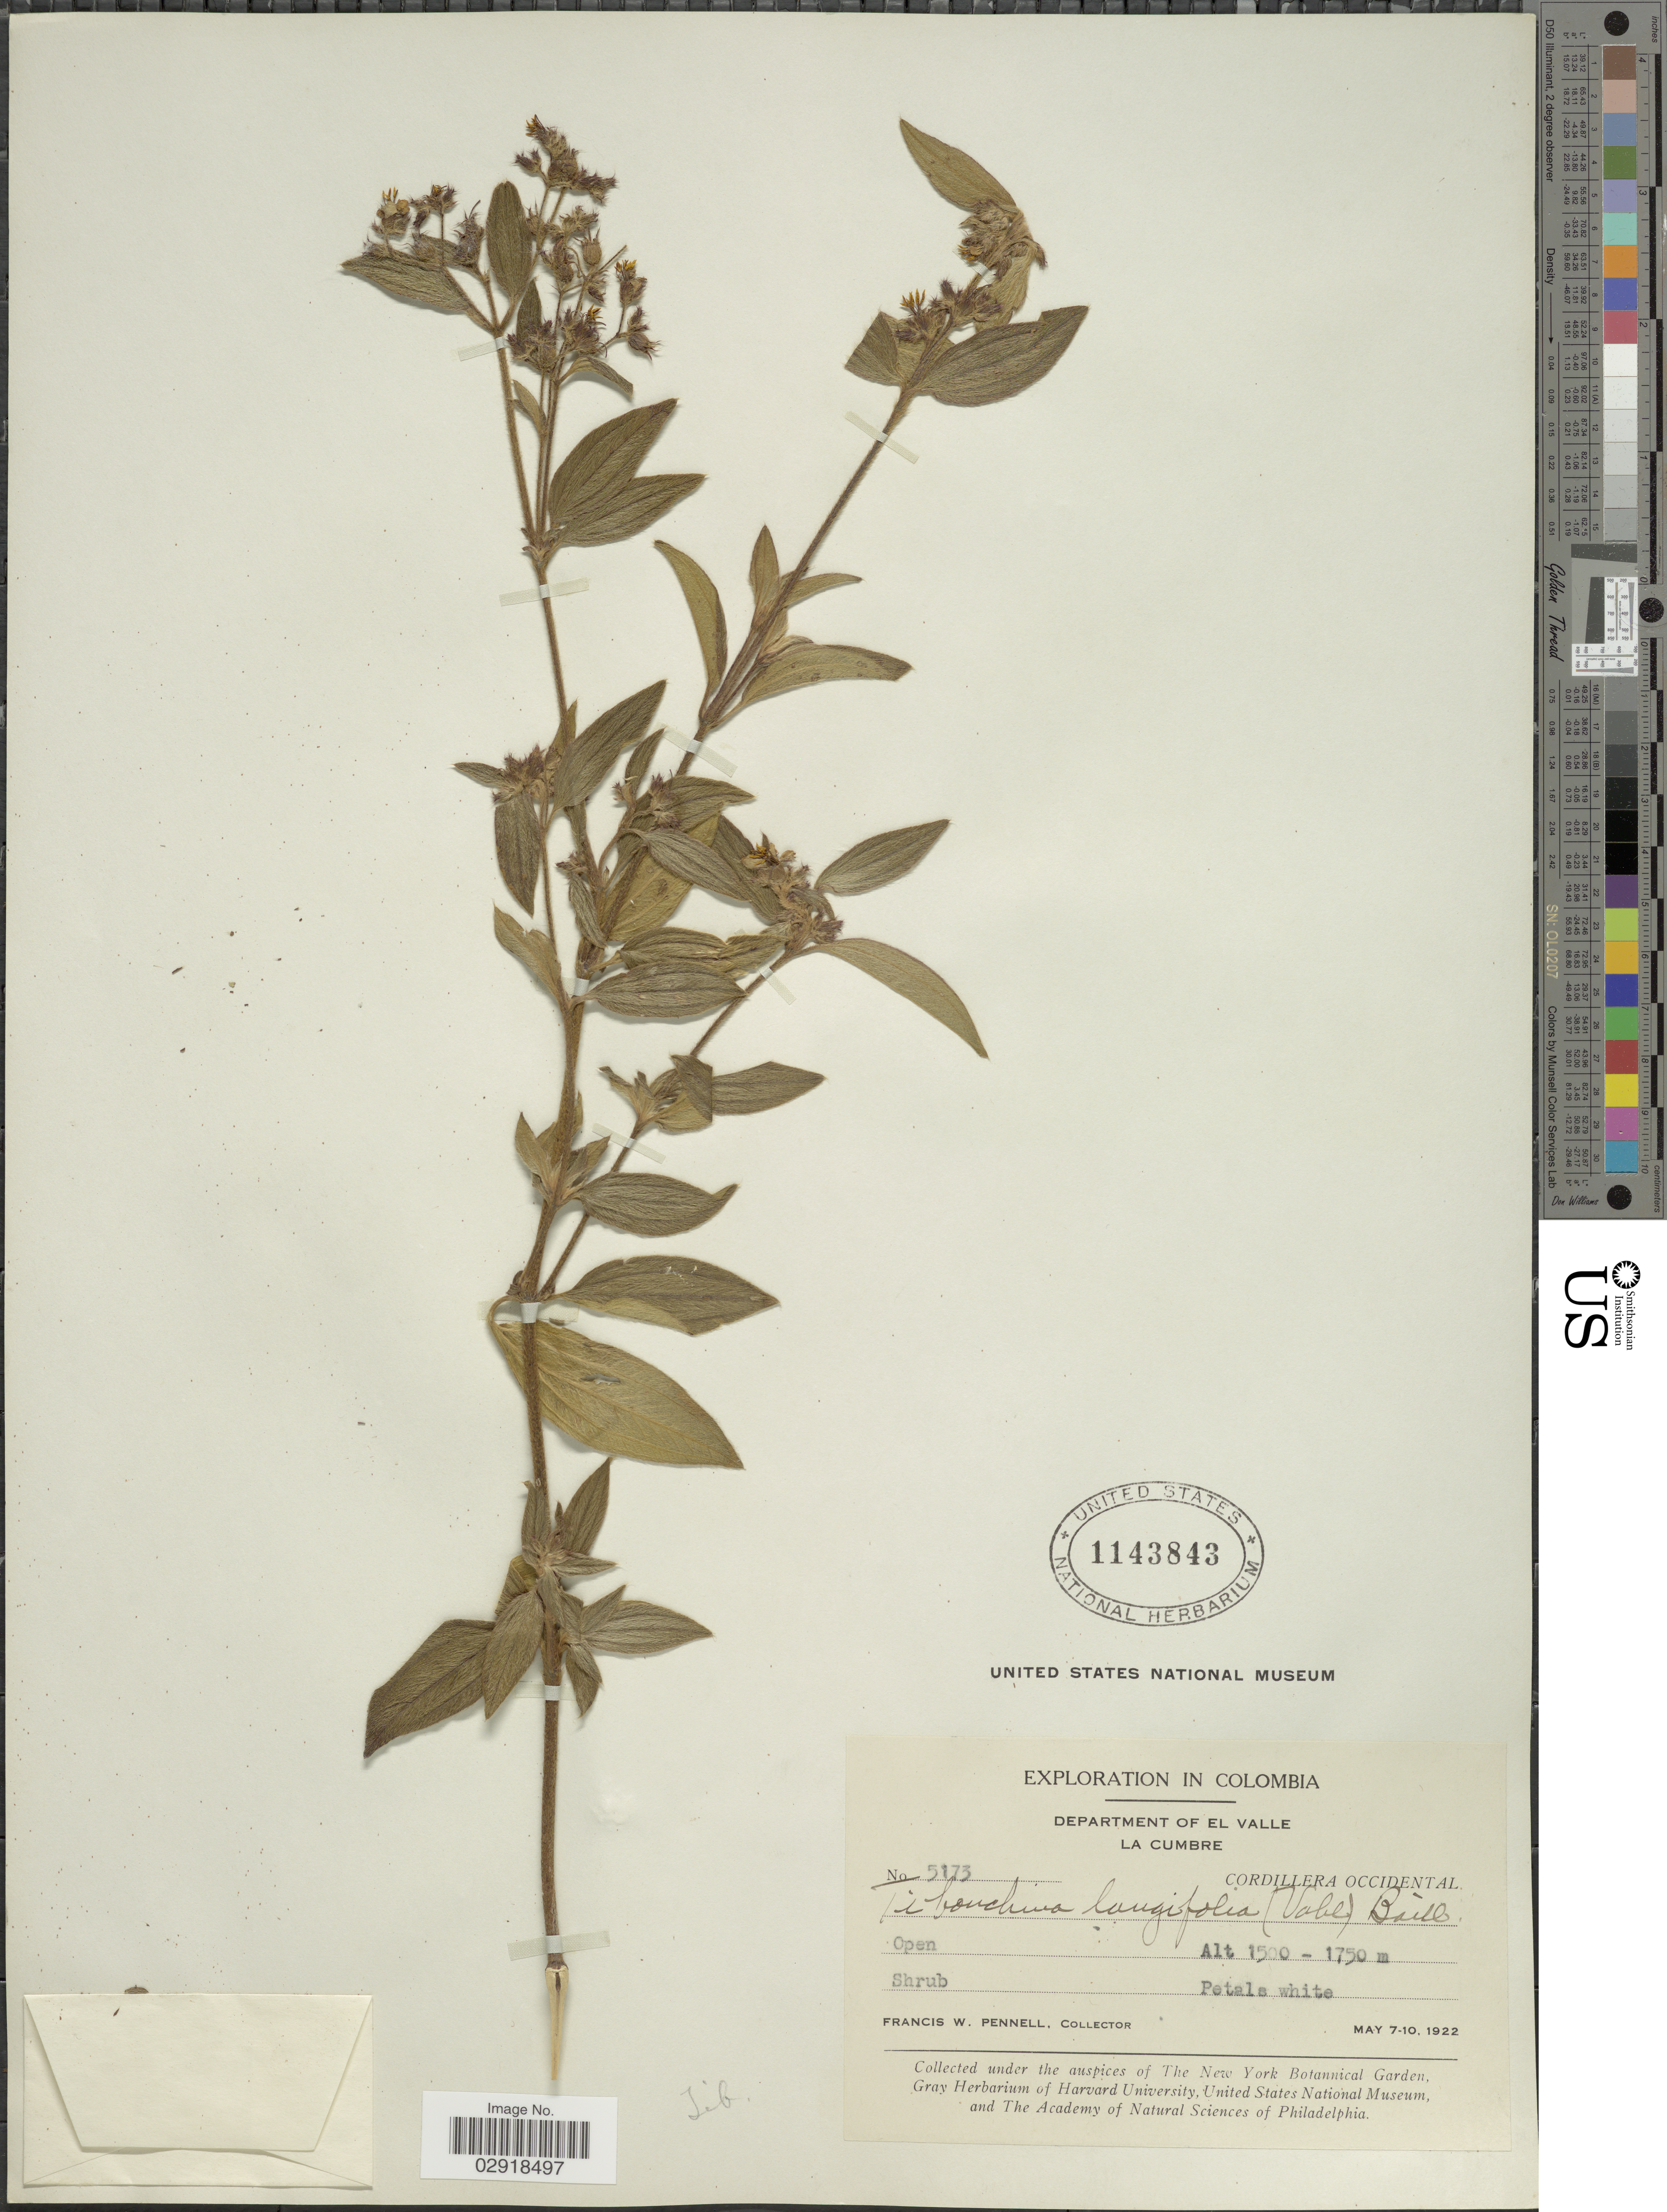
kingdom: Plantae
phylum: Tracheophyta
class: Magnoliopsida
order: Myrtales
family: Melastomataceae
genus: Chaetogastra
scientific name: Chaetogastra longifolia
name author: (Vahl) DC.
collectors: F. W. Pennell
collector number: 5173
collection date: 1922-05-07/1922-05-10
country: Colombia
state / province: Valle del Cauca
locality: Department of El Valle. La Cumbre. Cordillera Occidental.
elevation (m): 1500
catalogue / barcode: US 1143843